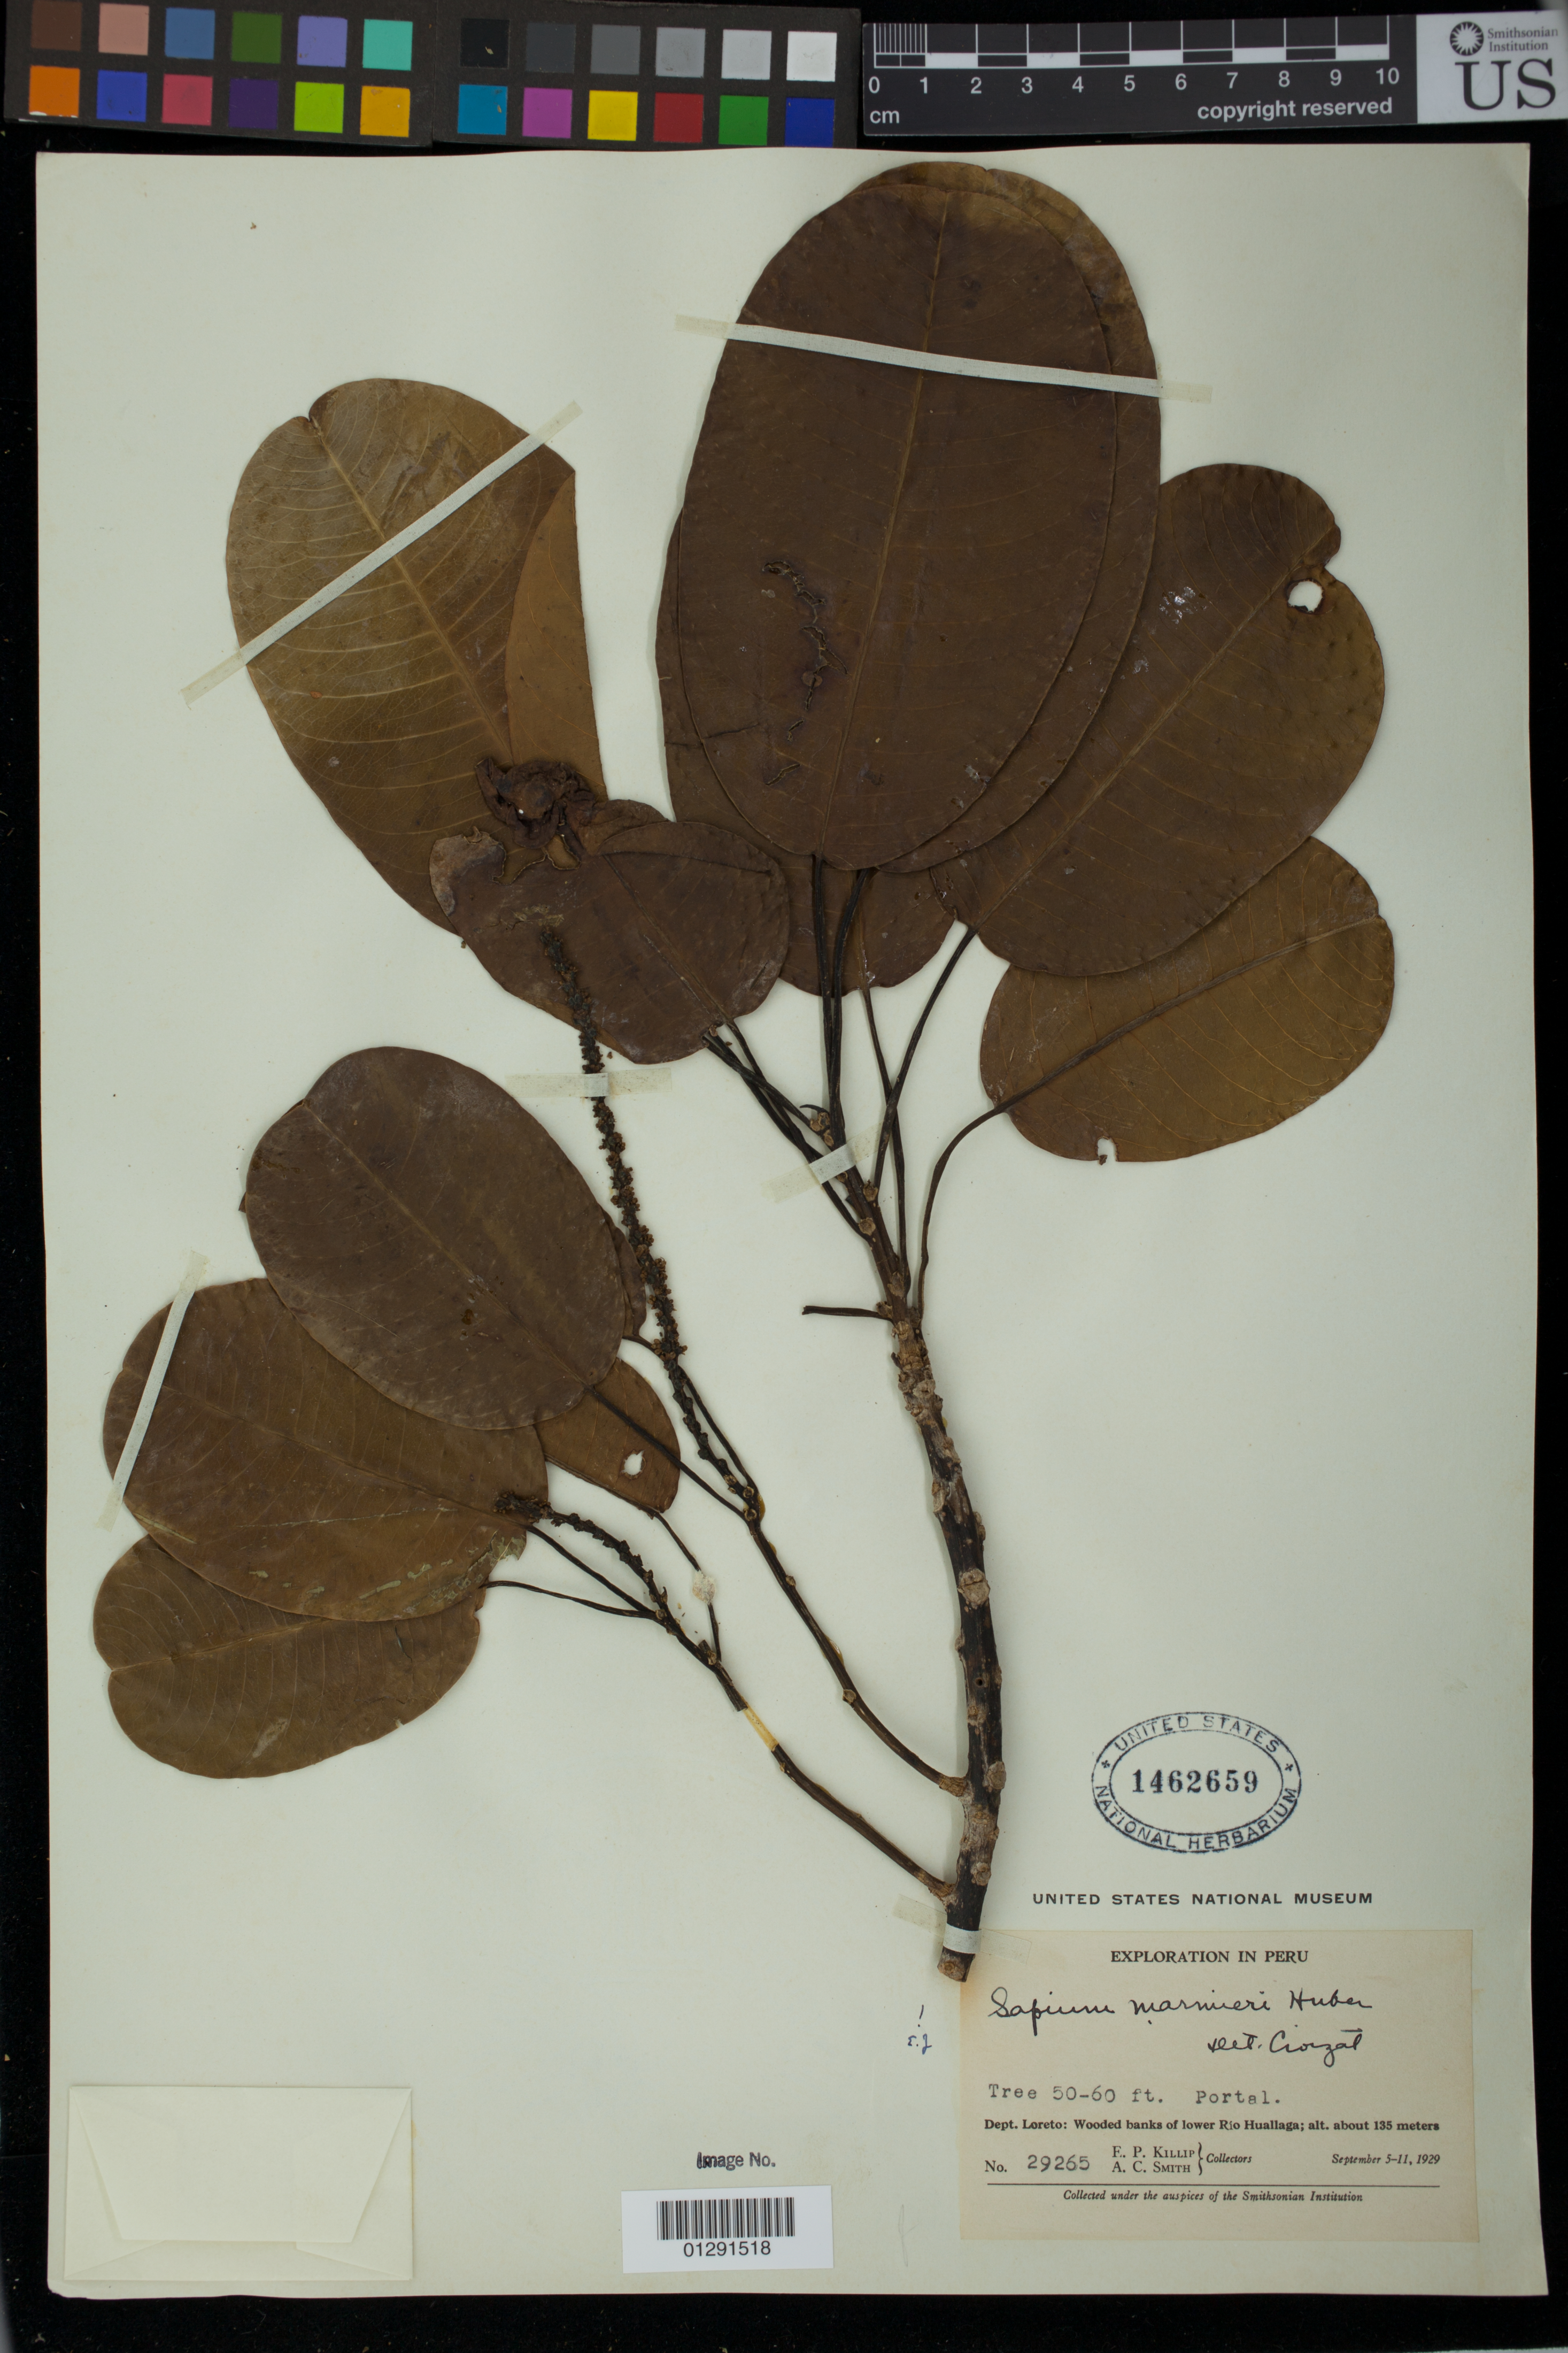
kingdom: Plantae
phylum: Tracheophyta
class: Magnoliopsida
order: Malpighiales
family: Euphorbiaceae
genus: Sapium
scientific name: Sapium marmieri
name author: Huber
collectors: E. P. Killip & A. C. Smith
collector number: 29265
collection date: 1929-09-05/1929-09-11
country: Peru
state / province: Loreto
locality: Banks of lower Rio Huallaga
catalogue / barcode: US 1462659